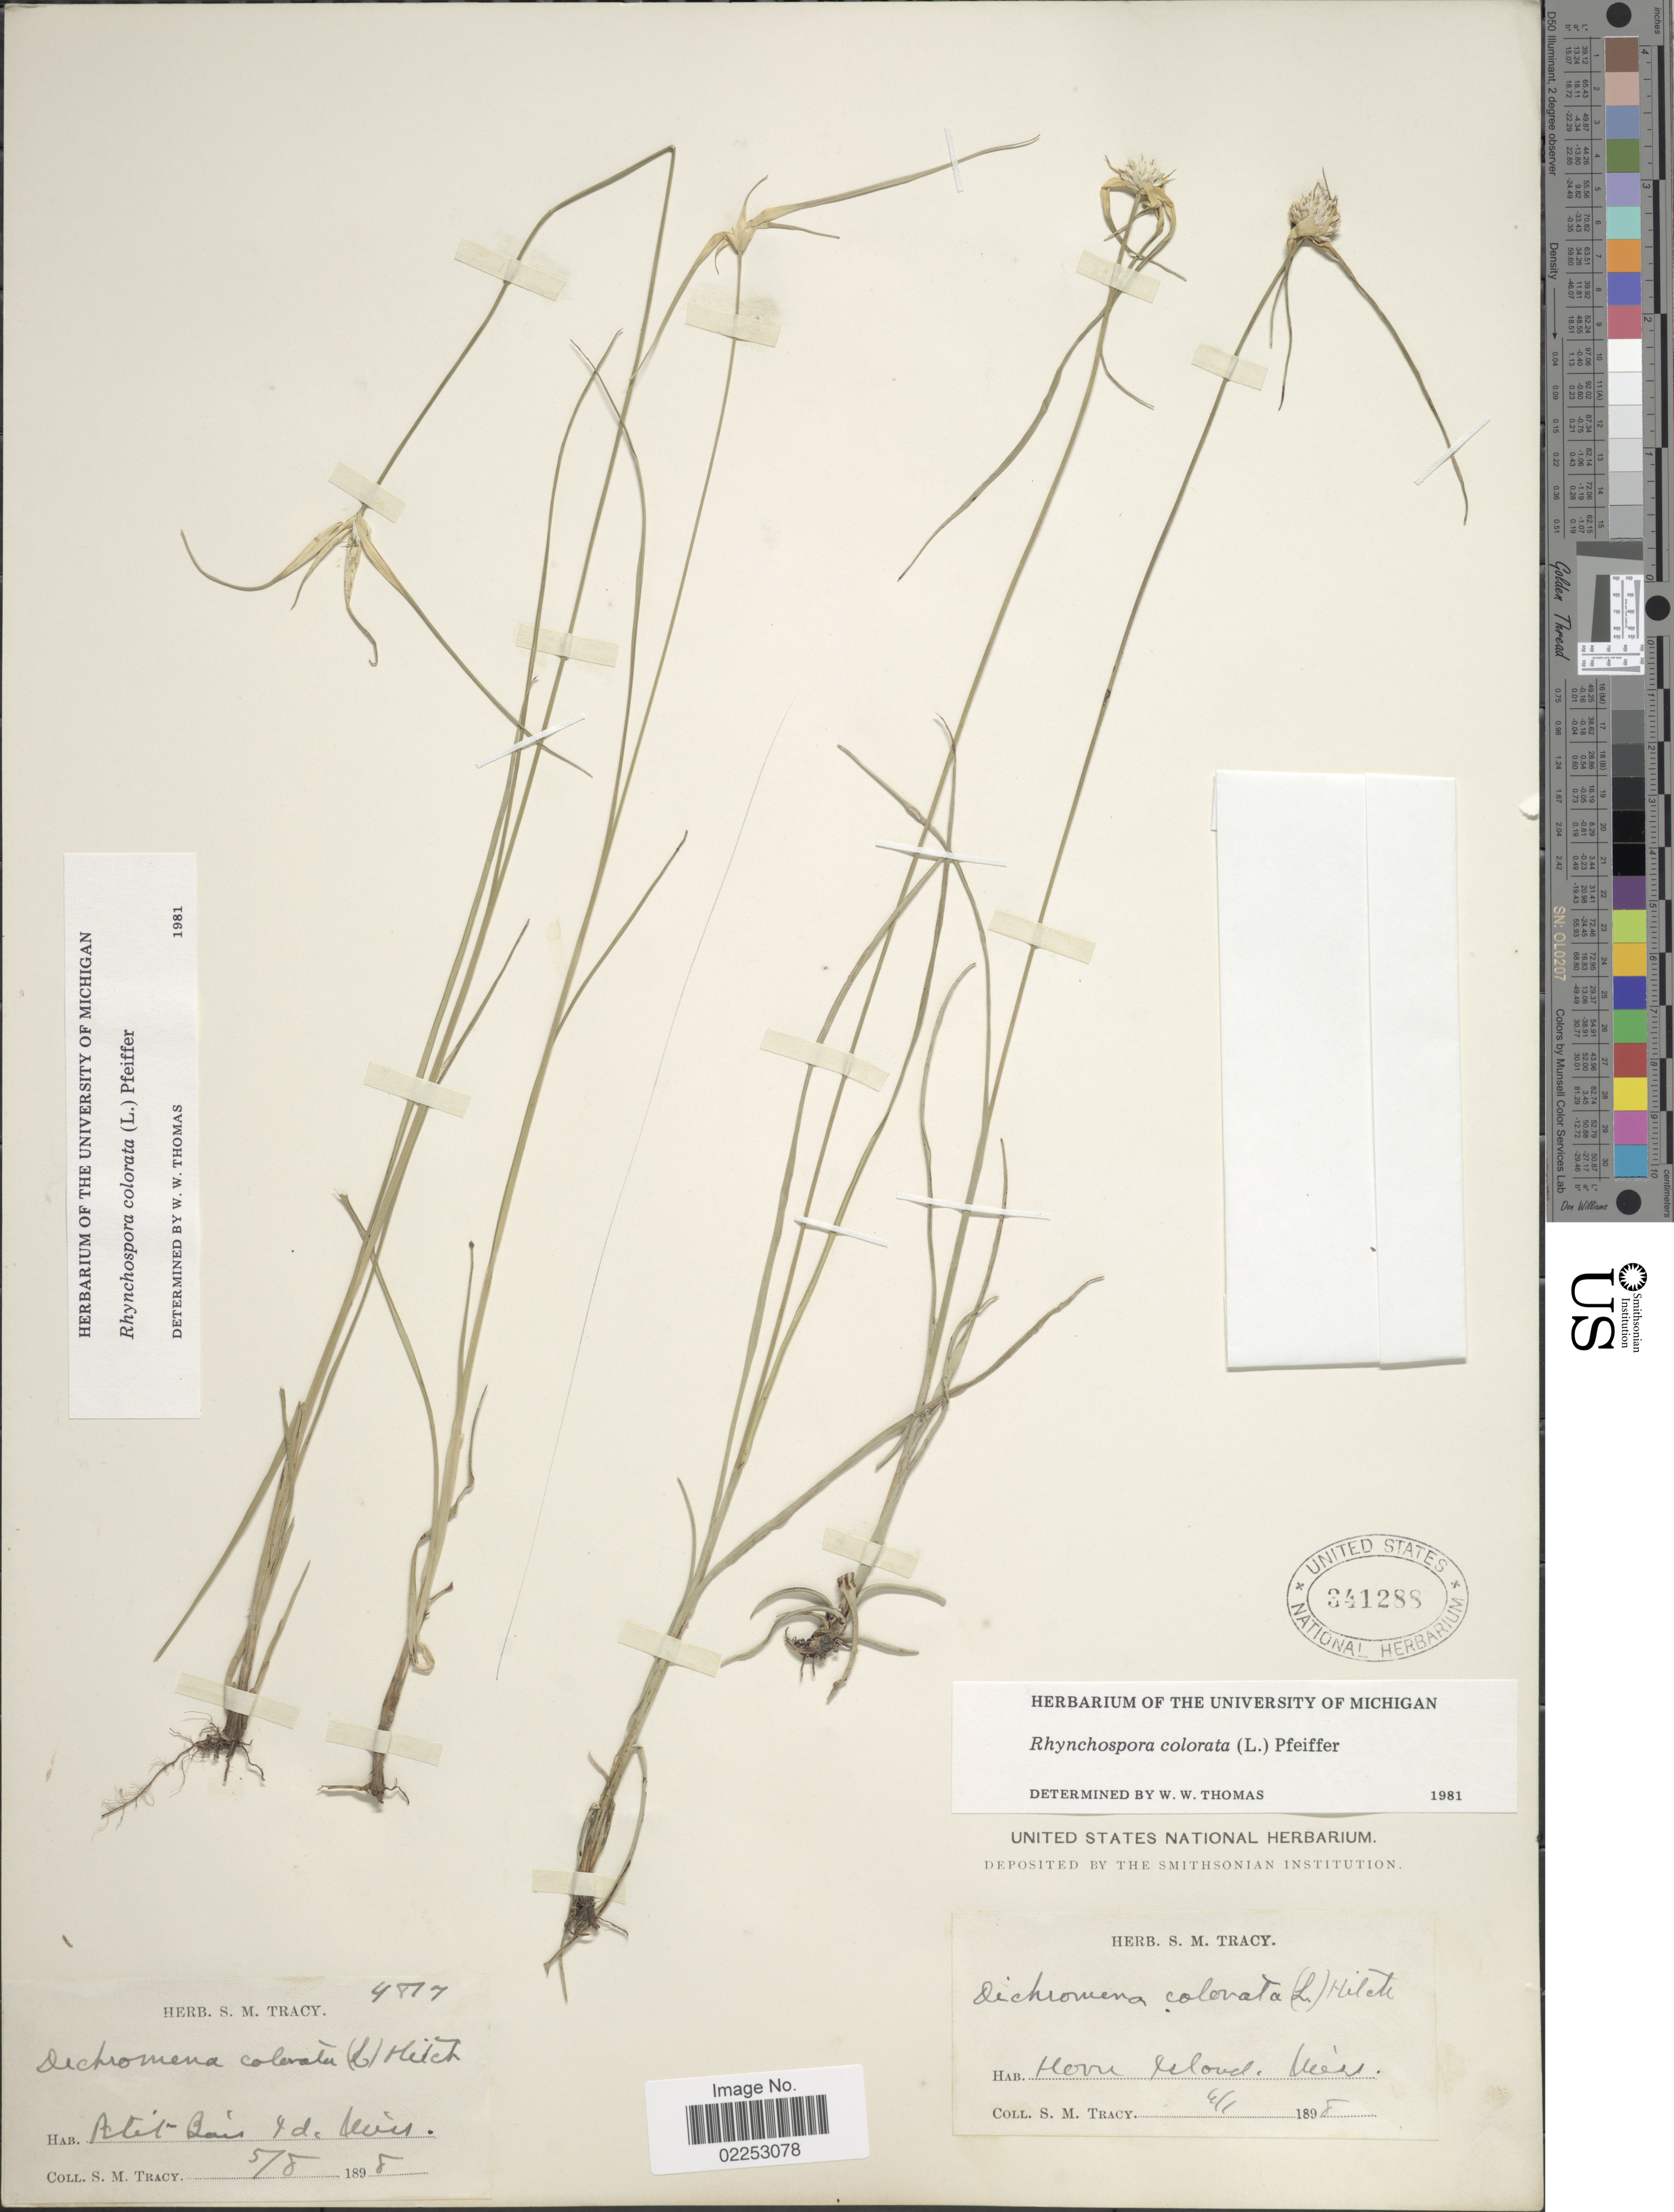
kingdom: Plantae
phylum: Tracheophyta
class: Liliopsida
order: Poales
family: Cyperaceae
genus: Rhynchospora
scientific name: Rhynchospora colorata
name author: (L.) H. Pfeiff.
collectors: S. M. Tracy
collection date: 1898-06-01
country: United States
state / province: Mississippi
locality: Horn Island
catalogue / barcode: US 341288